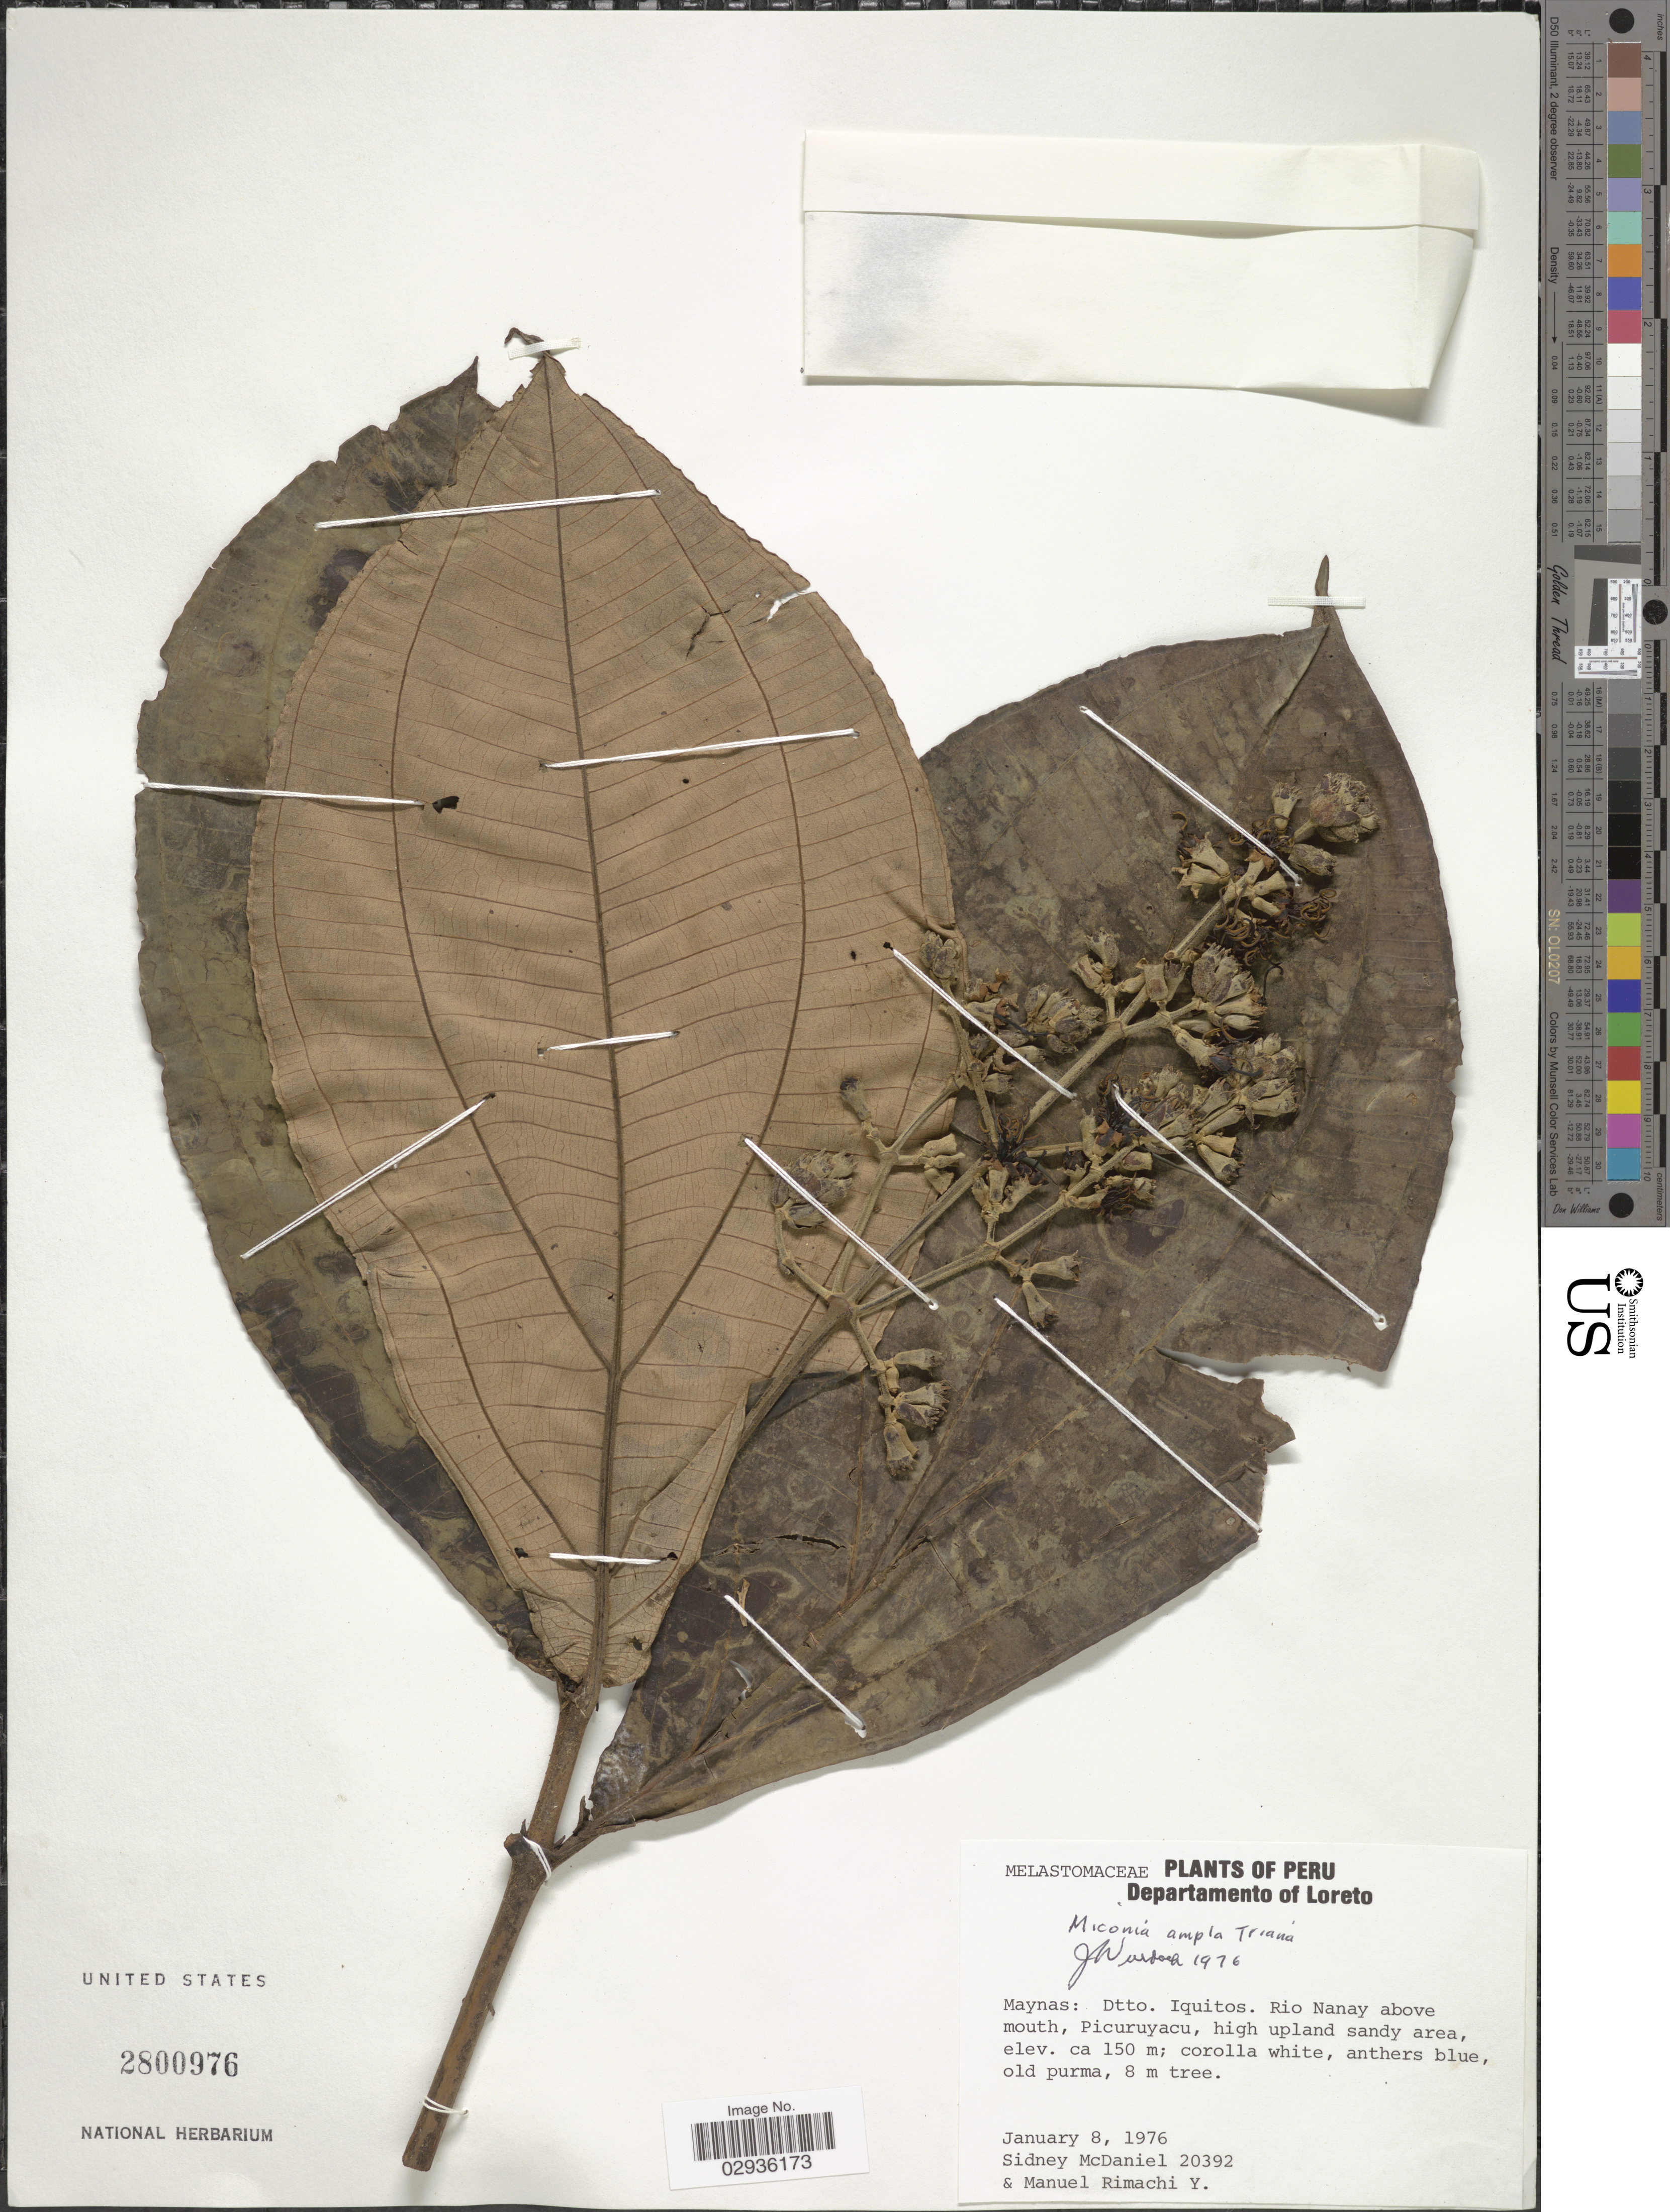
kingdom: Plantae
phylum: Tracheophyta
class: Magnoliopsida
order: Myrtales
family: Melastomataceae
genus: Miconia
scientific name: Miconia ampla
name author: Triana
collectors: S. McDaniel & M. Rimachi Y.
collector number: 20392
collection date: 1976-01-08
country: Peru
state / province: Loreto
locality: Departamento Loreto. Maynas: Dtto. Iquitos. Rio Nanay above mouth, Picuruyacu, high upland sandy area.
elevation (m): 150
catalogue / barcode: US 2800976